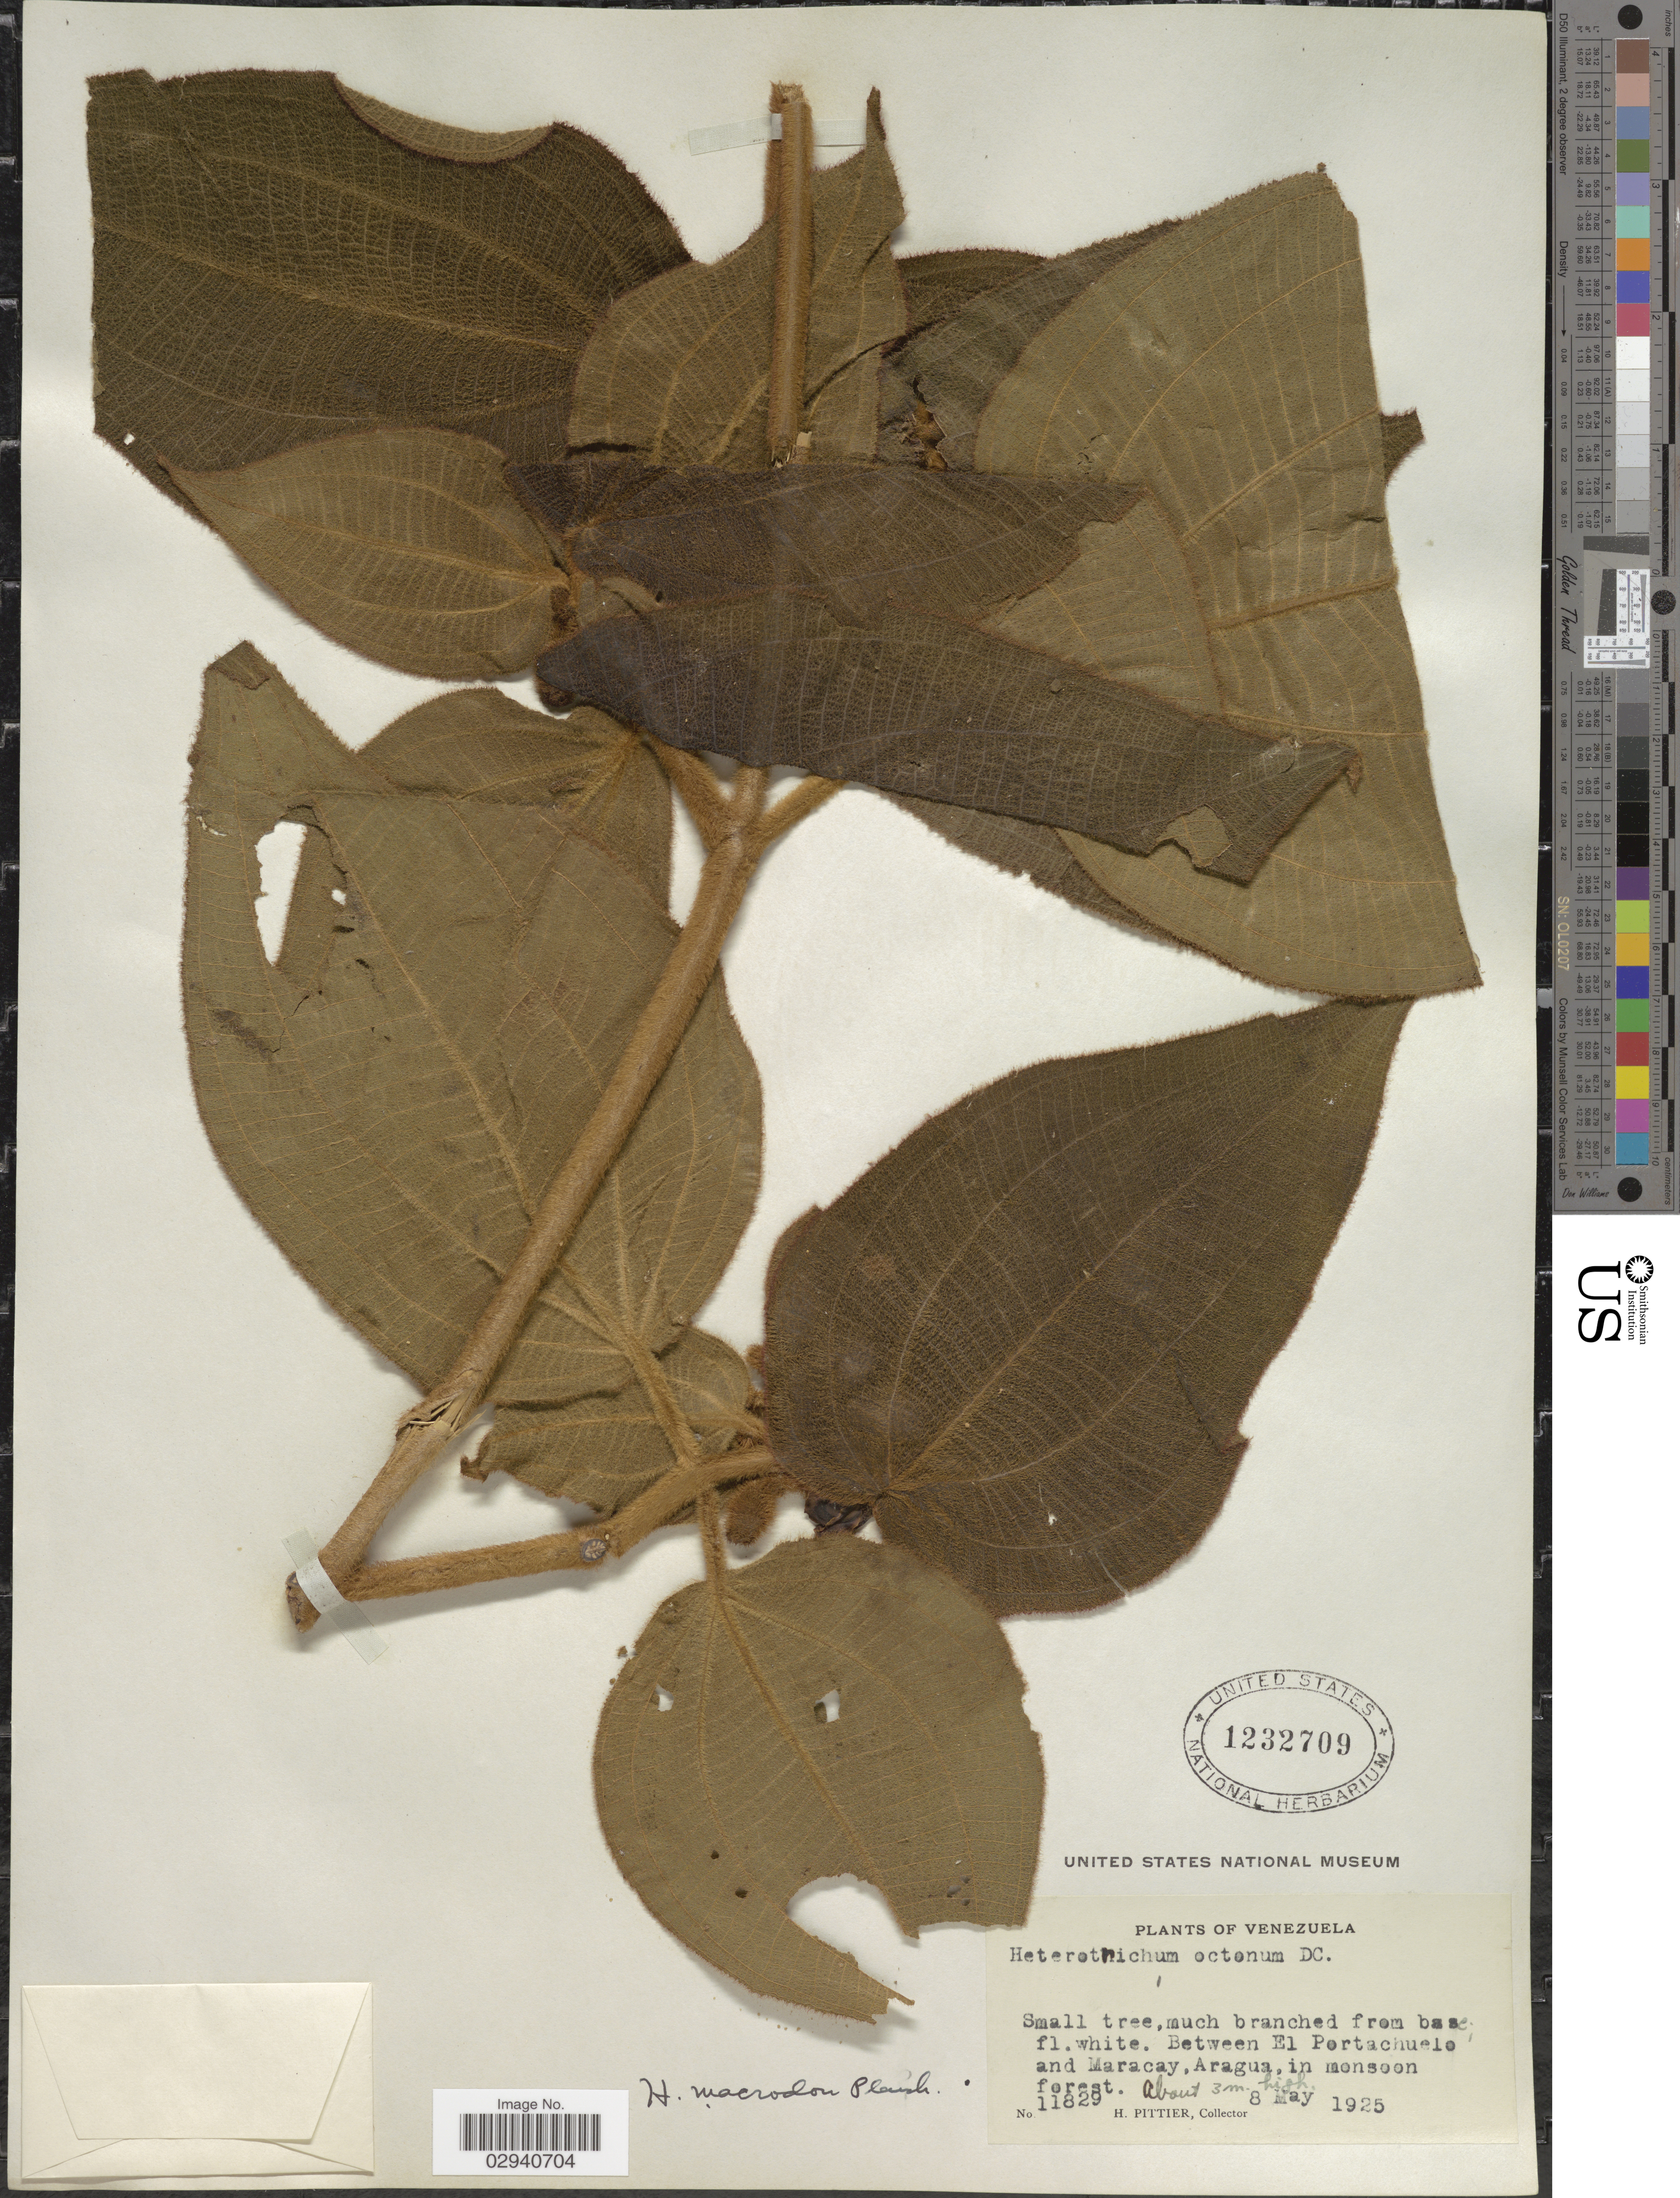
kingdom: Plantae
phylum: Tracheophyta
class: Magnoliopsida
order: Myrtales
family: Melastomataceae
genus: Miconia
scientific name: Miconia macrodon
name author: (Naudin) Wurdack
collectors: H. F. Pittier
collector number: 11829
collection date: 1925-05-08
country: Venezuela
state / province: Aragua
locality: Between El Portachuelo and Maracay.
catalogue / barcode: US 1232709